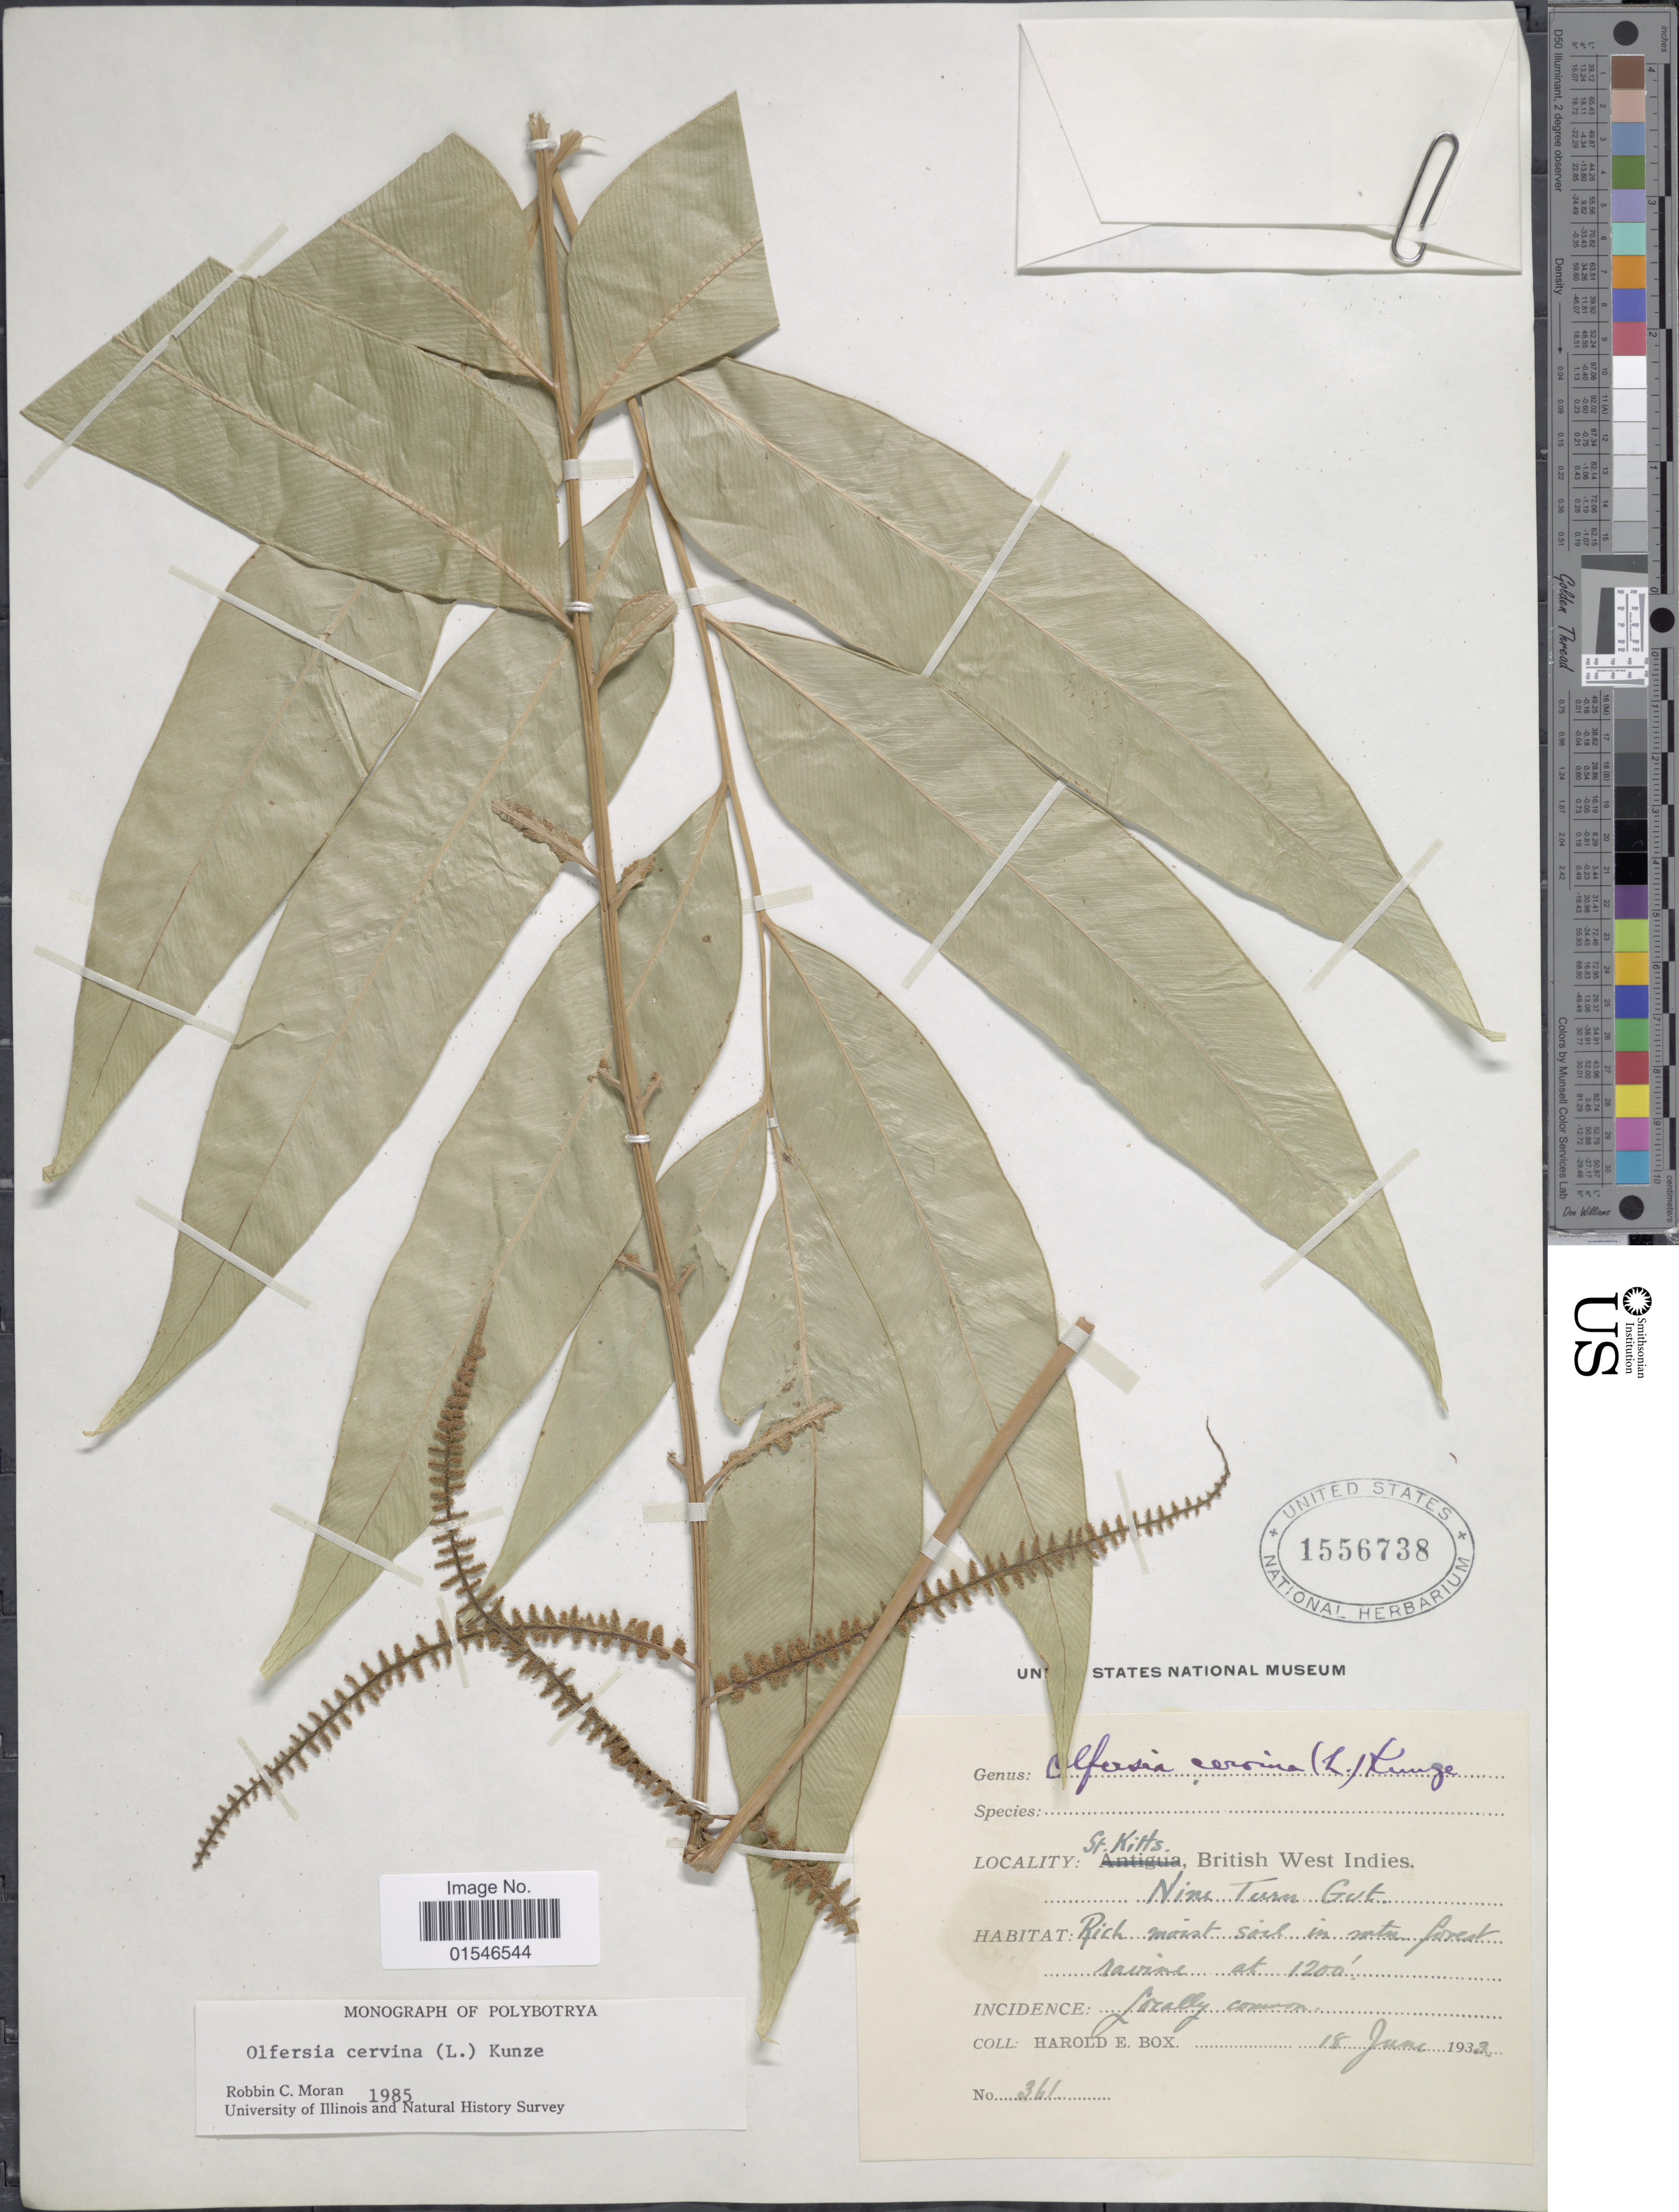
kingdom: Plantae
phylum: Tracheophyta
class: Polypodiopsida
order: Polypodiales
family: Dryopteridaceae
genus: Olfersia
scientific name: Olfersia cervina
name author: (L.) Kunze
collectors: H. E. Box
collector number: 361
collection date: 1932-06-15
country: St. Christopher-Nevis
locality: St. Kitts. British West Indies. Nine Turn Gut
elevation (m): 366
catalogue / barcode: US 1556738